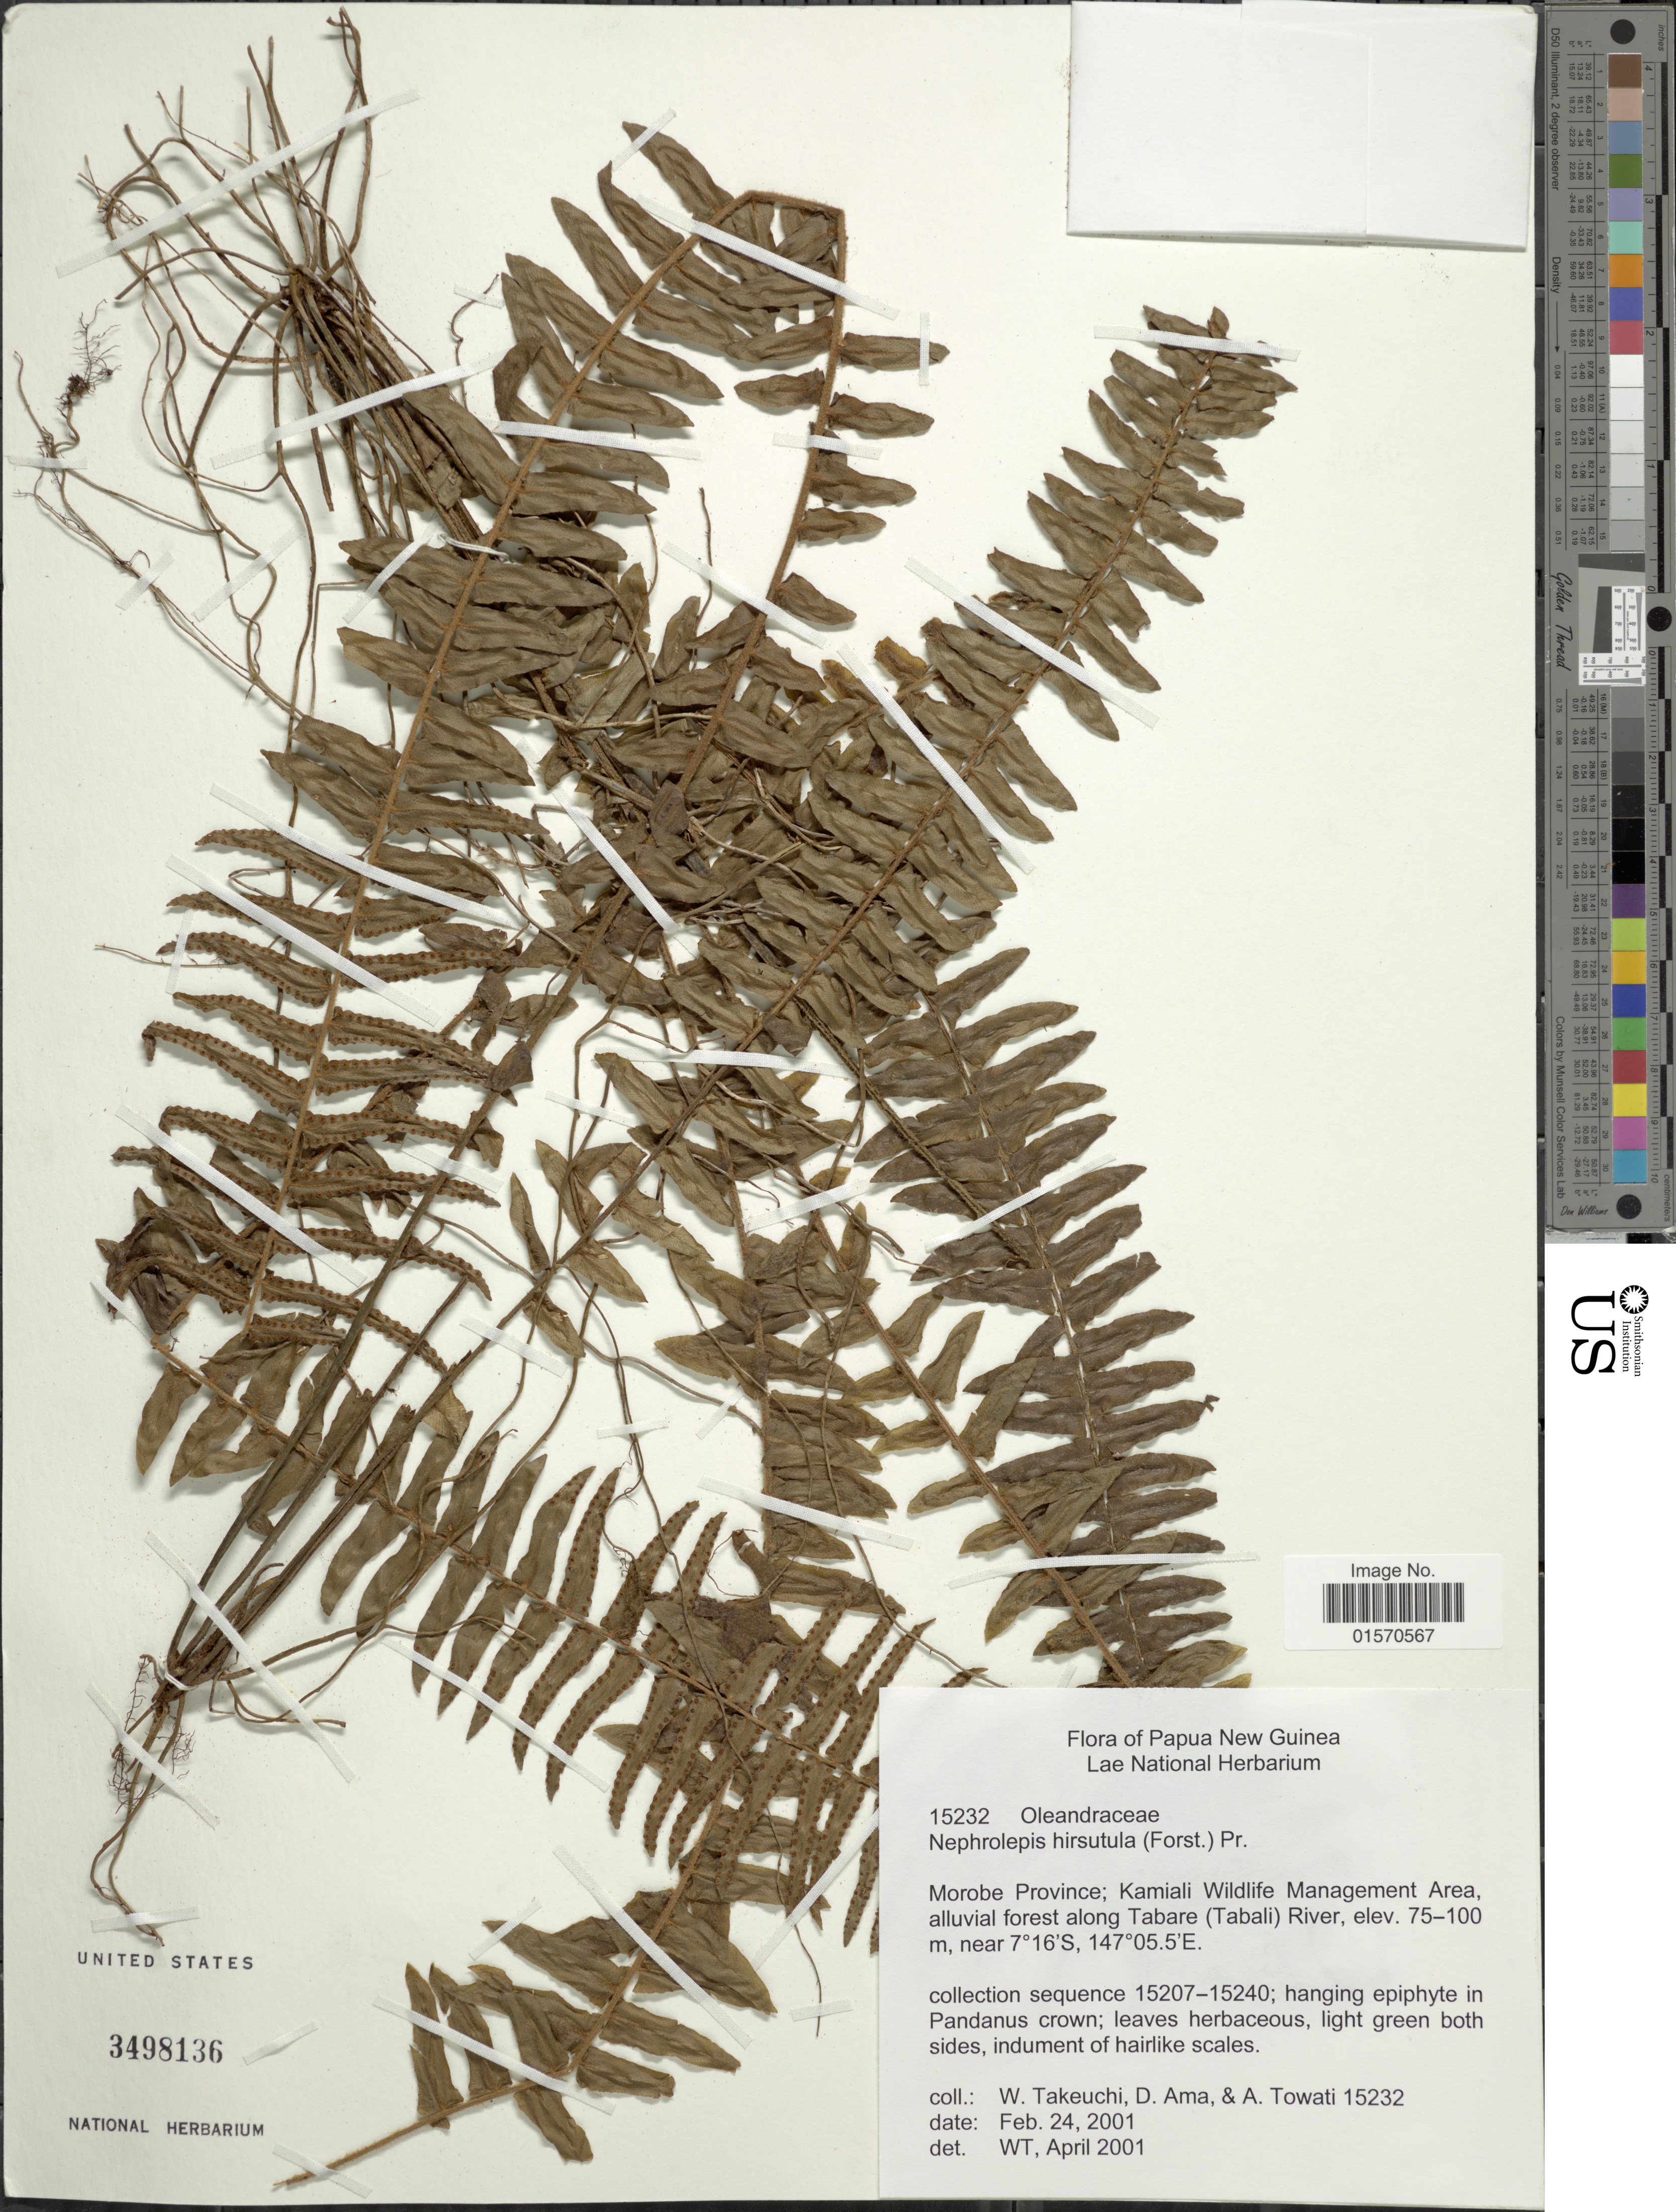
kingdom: Plantae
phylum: Tracheophyta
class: Polypodiopsida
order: Polypodiales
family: Nephrolepidaceae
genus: Nephrolepis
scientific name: Nephrolepis hirsutula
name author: (G. Forst.) C. Presl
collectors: W. Takeuchi, D. Ama & A. Towati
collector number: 15232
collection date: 2001-02-24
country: Papua New Guinea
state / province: Morobe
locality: Morobe Province; Kamiali Wildlife Management Area, alluvial forest along Tabare (Tabali) River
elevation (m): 75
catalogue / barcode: US 3498136